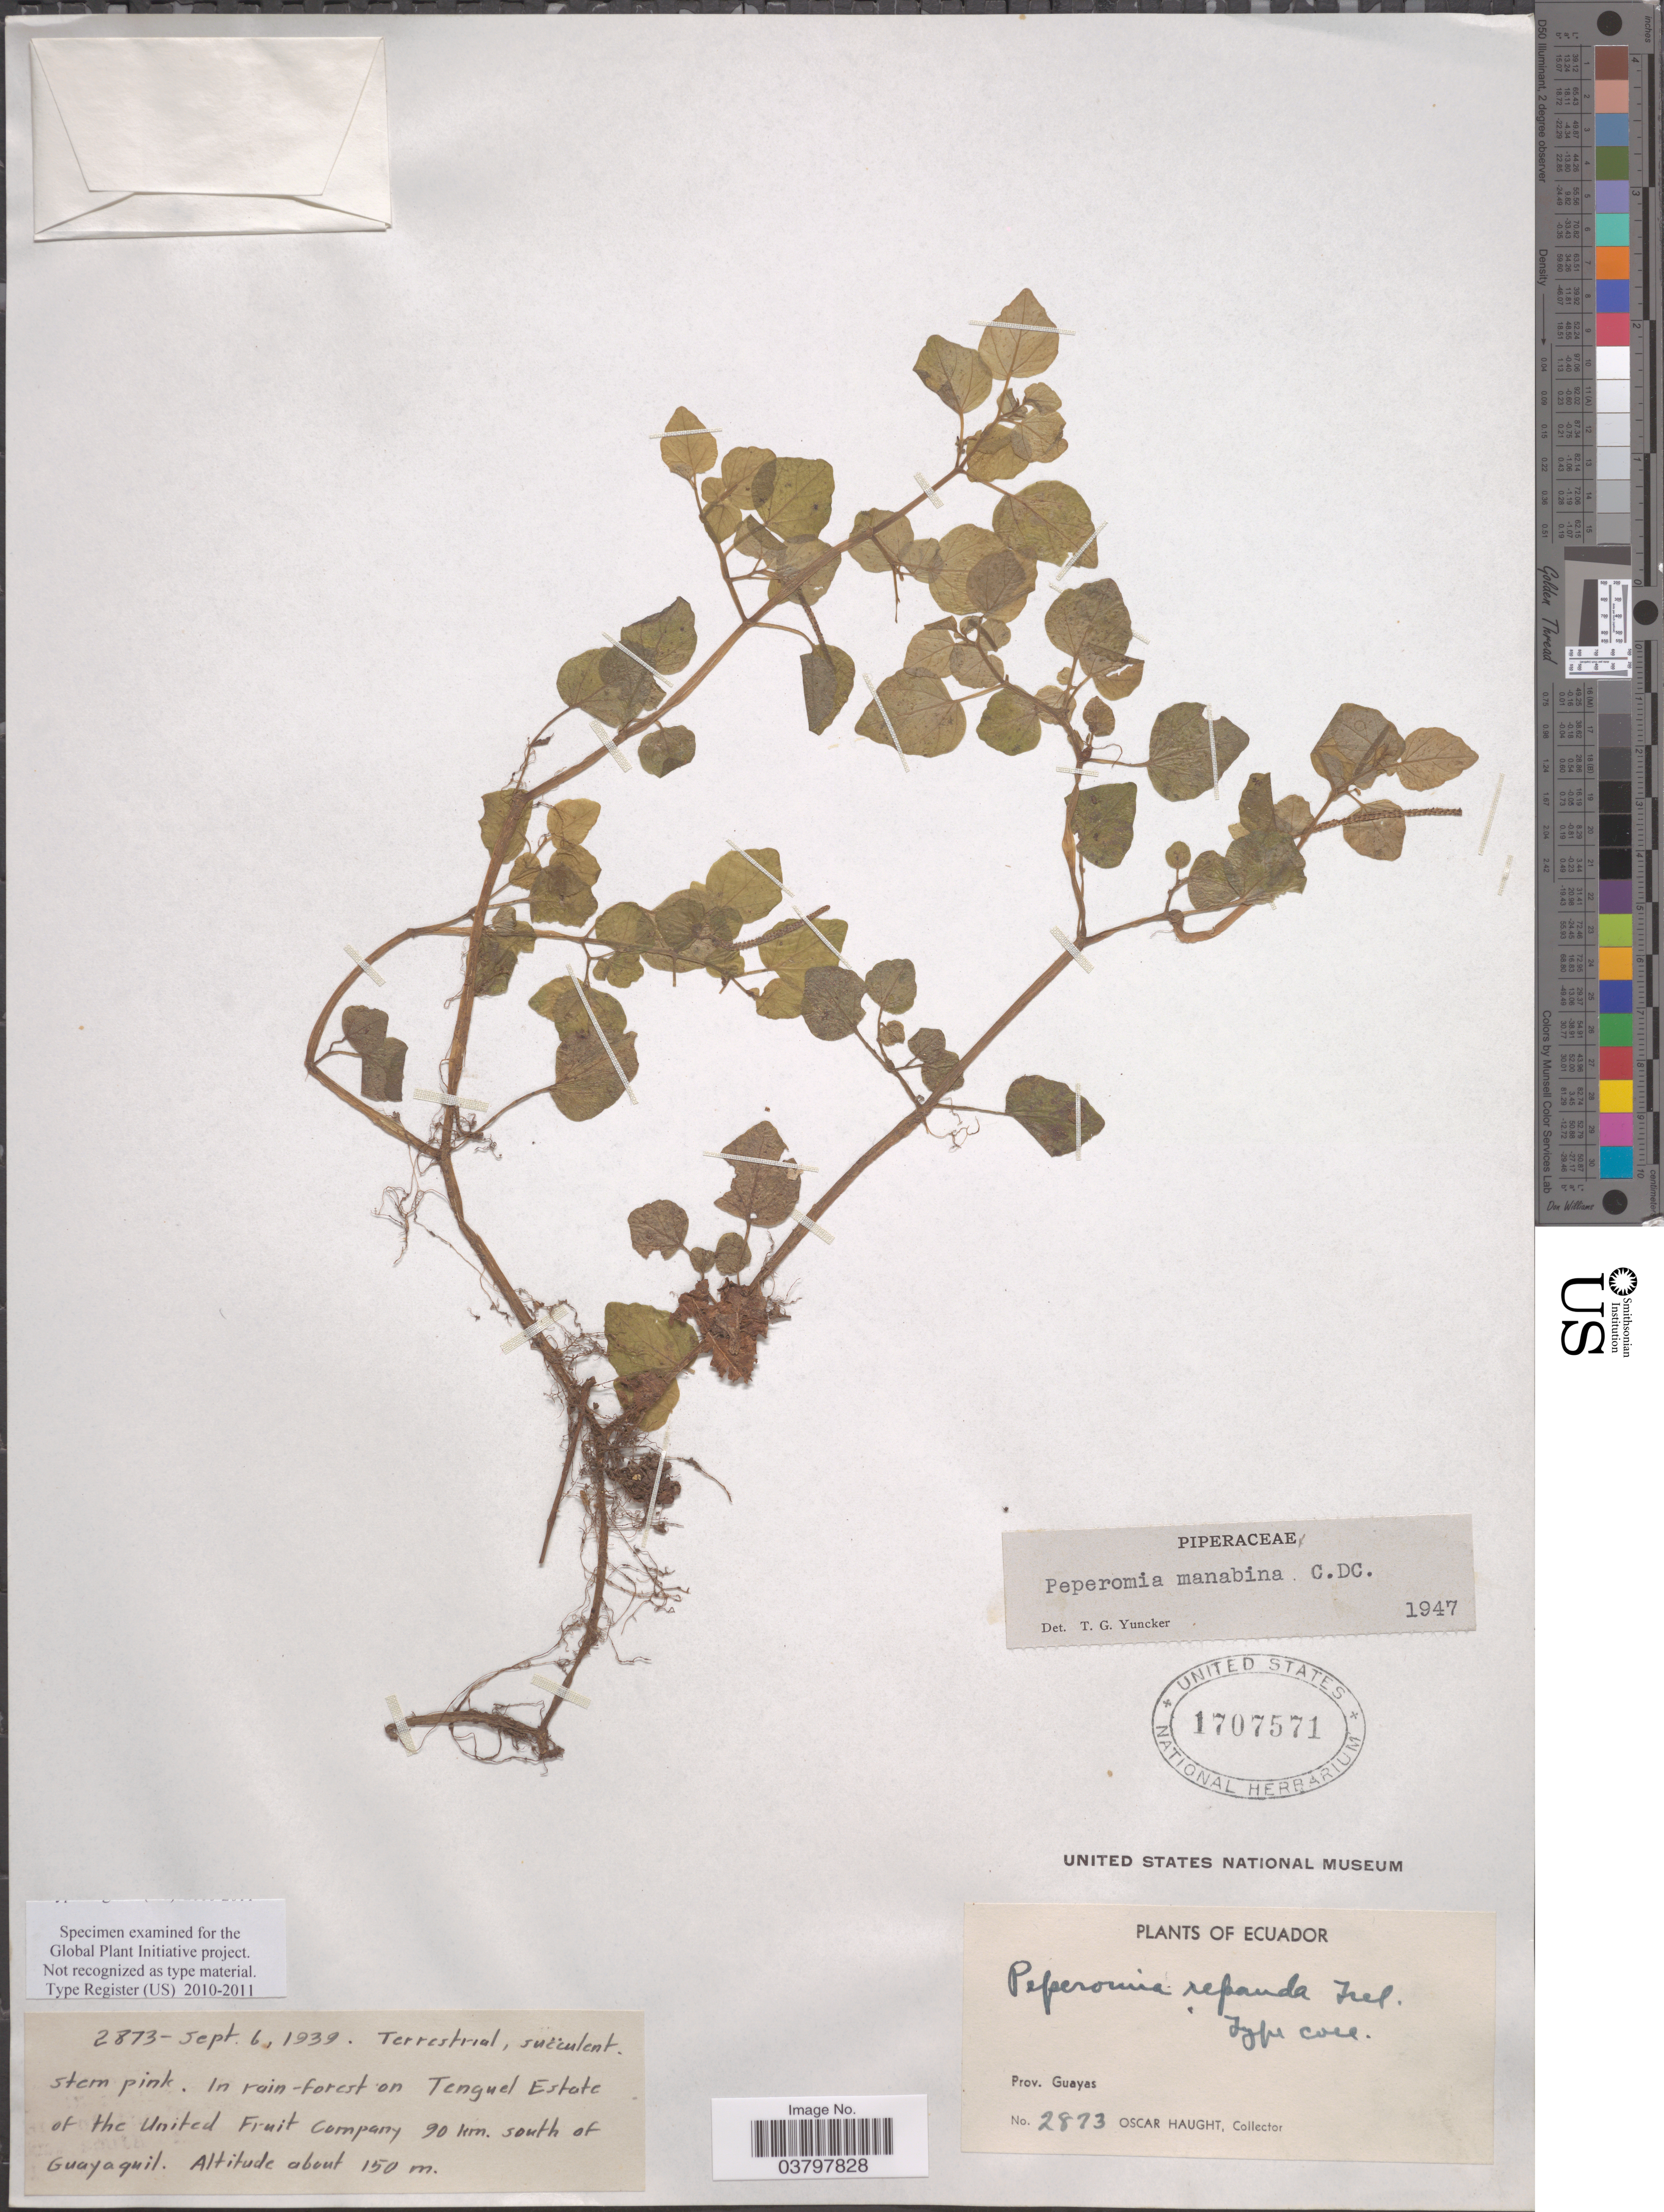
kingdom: Plantae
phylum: Tracheophyta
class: Magnoliopsida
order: Piperales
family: Piperaceae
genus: Peperomia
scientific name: Peperomia manabina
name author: C. DC.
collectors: O. L. Haught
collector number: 2873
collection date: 1939-09-06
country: Ecuador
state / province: Guayas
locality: Tenguel Estate of the United Fruit Company 90 km. south of Guayaquil.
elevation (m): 150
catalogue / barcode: US 1707571